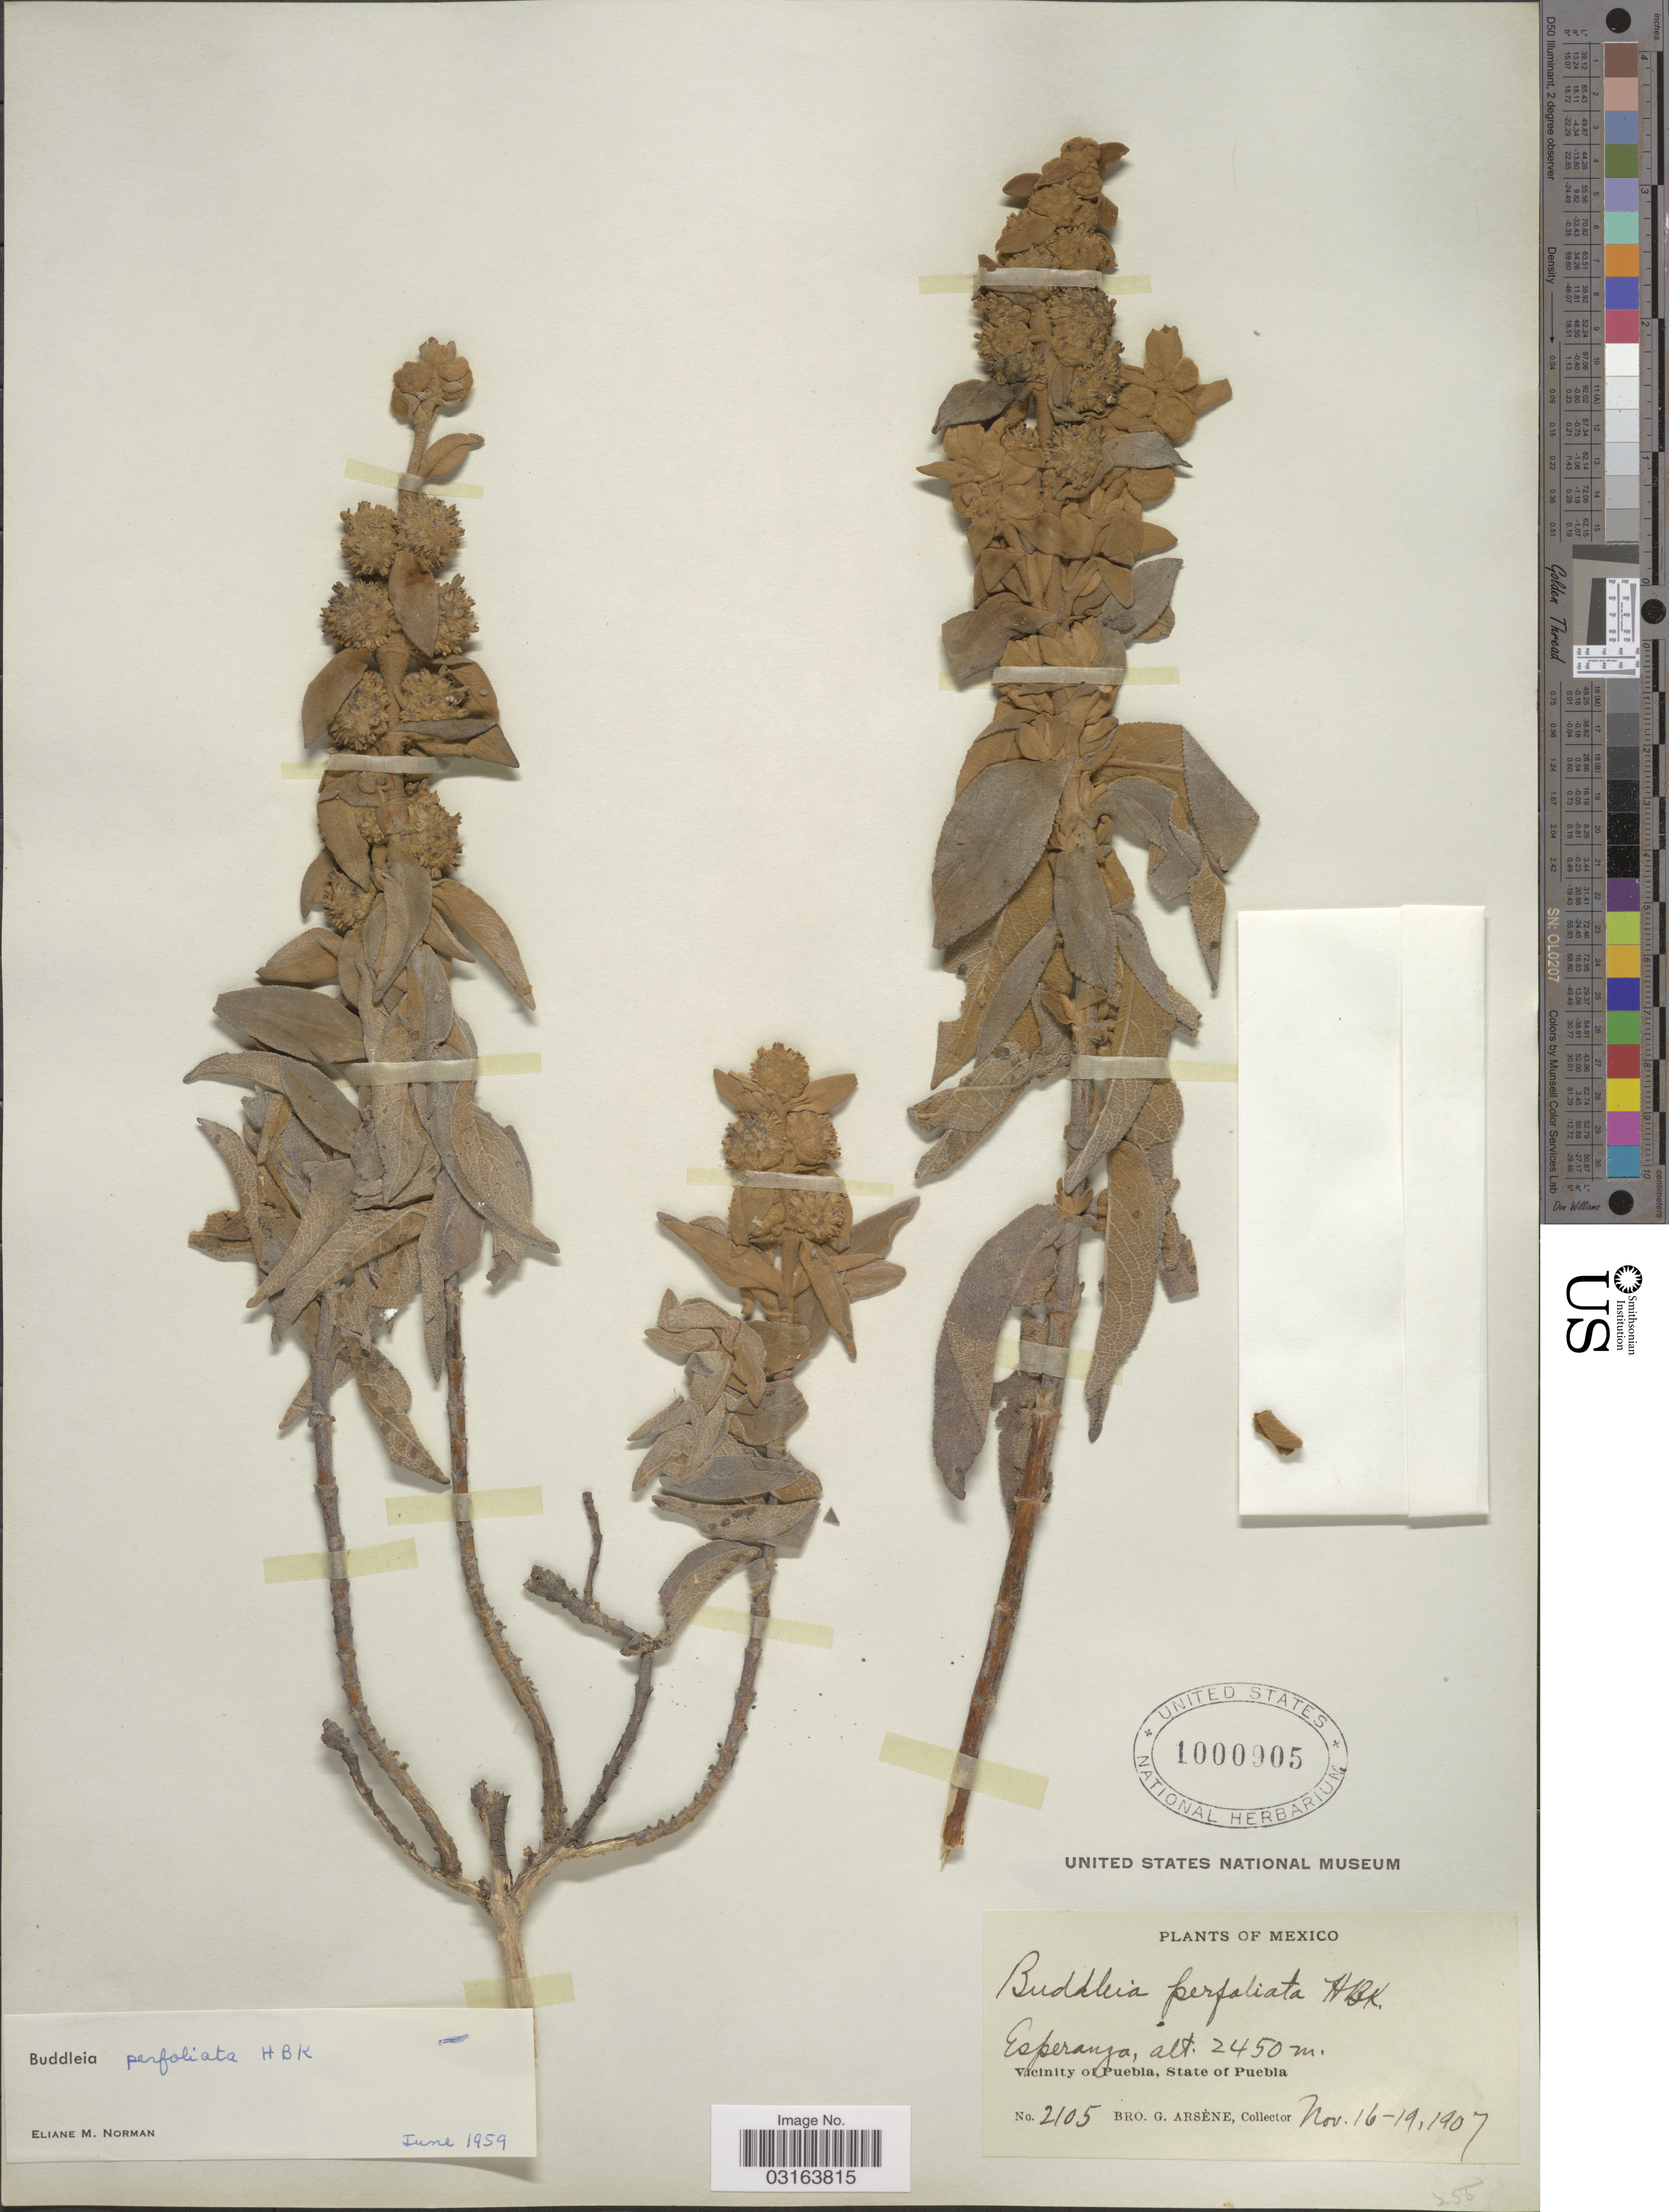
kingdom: Plantae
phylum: Tracheophyta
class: Magnoliopsida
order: Lamiales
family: Scrophulariaceae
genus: Buddleja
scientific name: Buddleja perfoliata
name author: Kunth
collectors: Bro. G. Arsène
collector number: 2105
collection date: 1907-11-16/1907-11-19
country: Mexico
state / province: Puebla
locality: Esperanza. Vicinity of Puebla.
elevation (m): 2450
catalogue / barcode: US 1000905